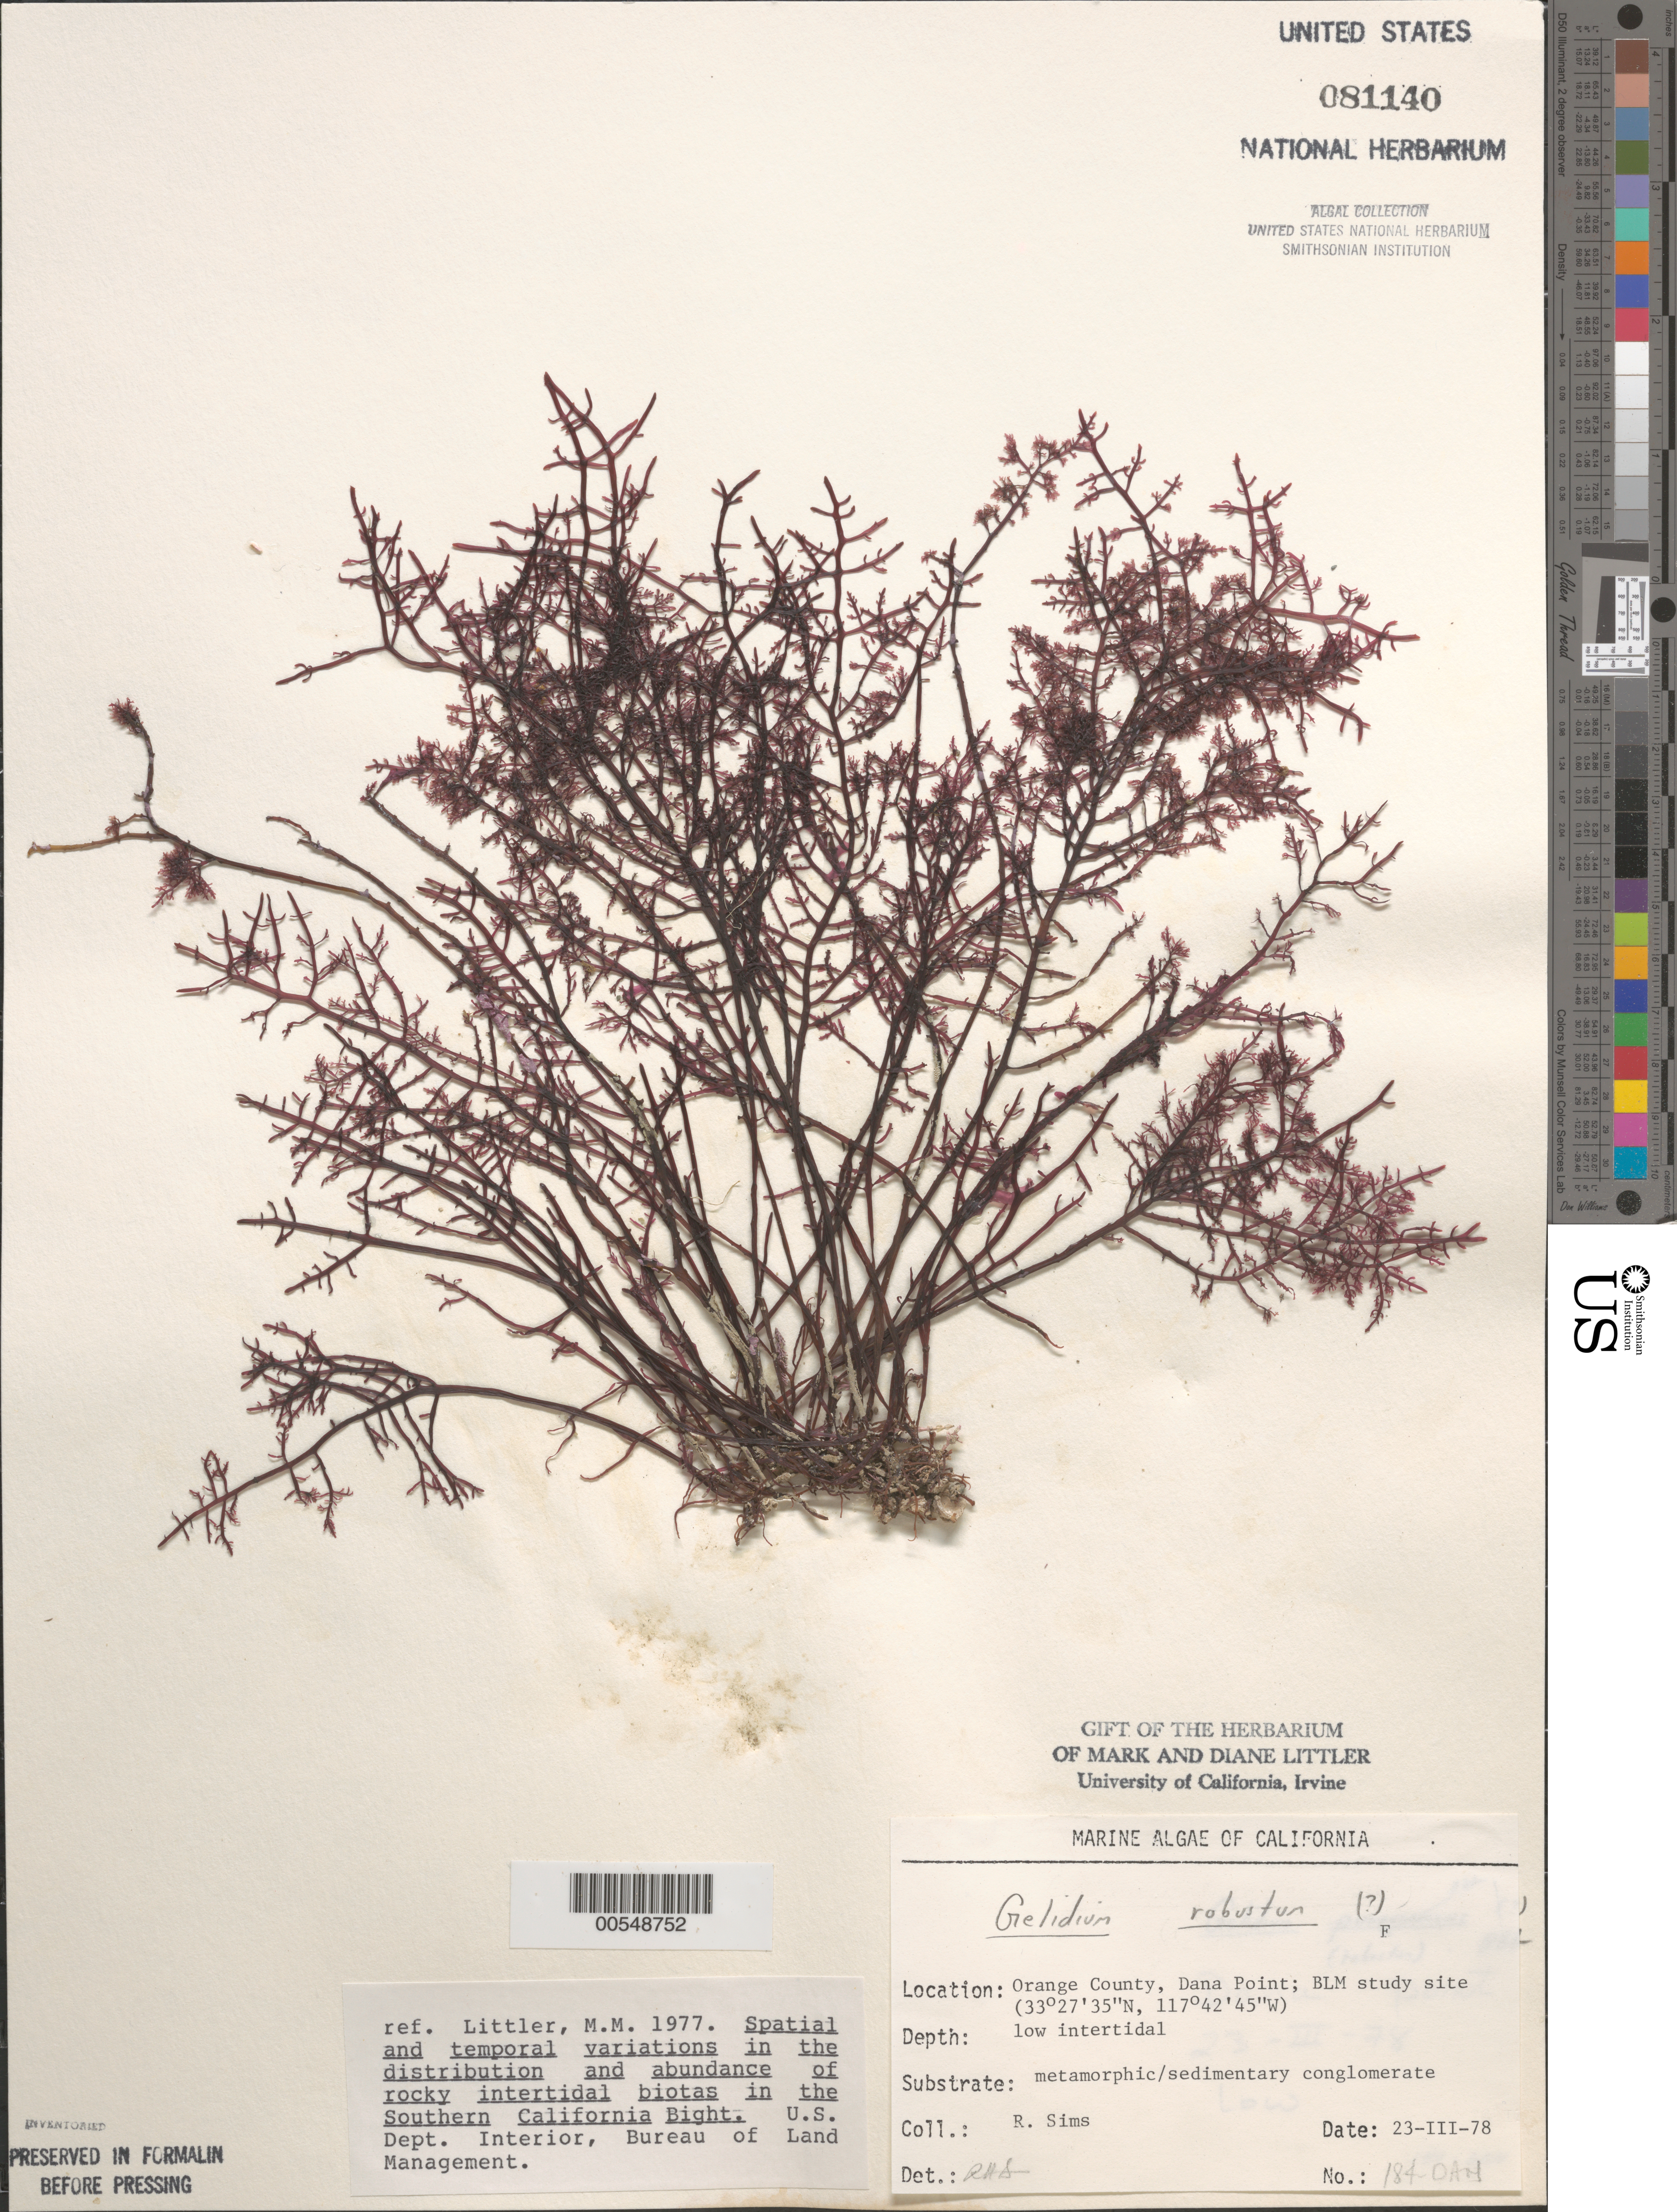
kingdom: Plantae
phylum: Rhodophyta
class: Florideophyceae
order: Gelidiales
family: Gelidiaceae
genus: Gelidium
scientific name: Gelidium robustum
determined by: Sims, Robert H.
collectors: R. H. Sims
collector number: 184-DAN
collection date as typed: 23 Mar 1978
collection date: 1978-03-23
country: United States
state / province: California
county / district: Orange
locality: Dana Point, 1 km north of marina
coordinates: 33 27'35"N, 117 42'45"W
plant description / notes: BLM-SOCALBIGHT Rocky Intertidal Survey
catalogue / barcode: US 81140